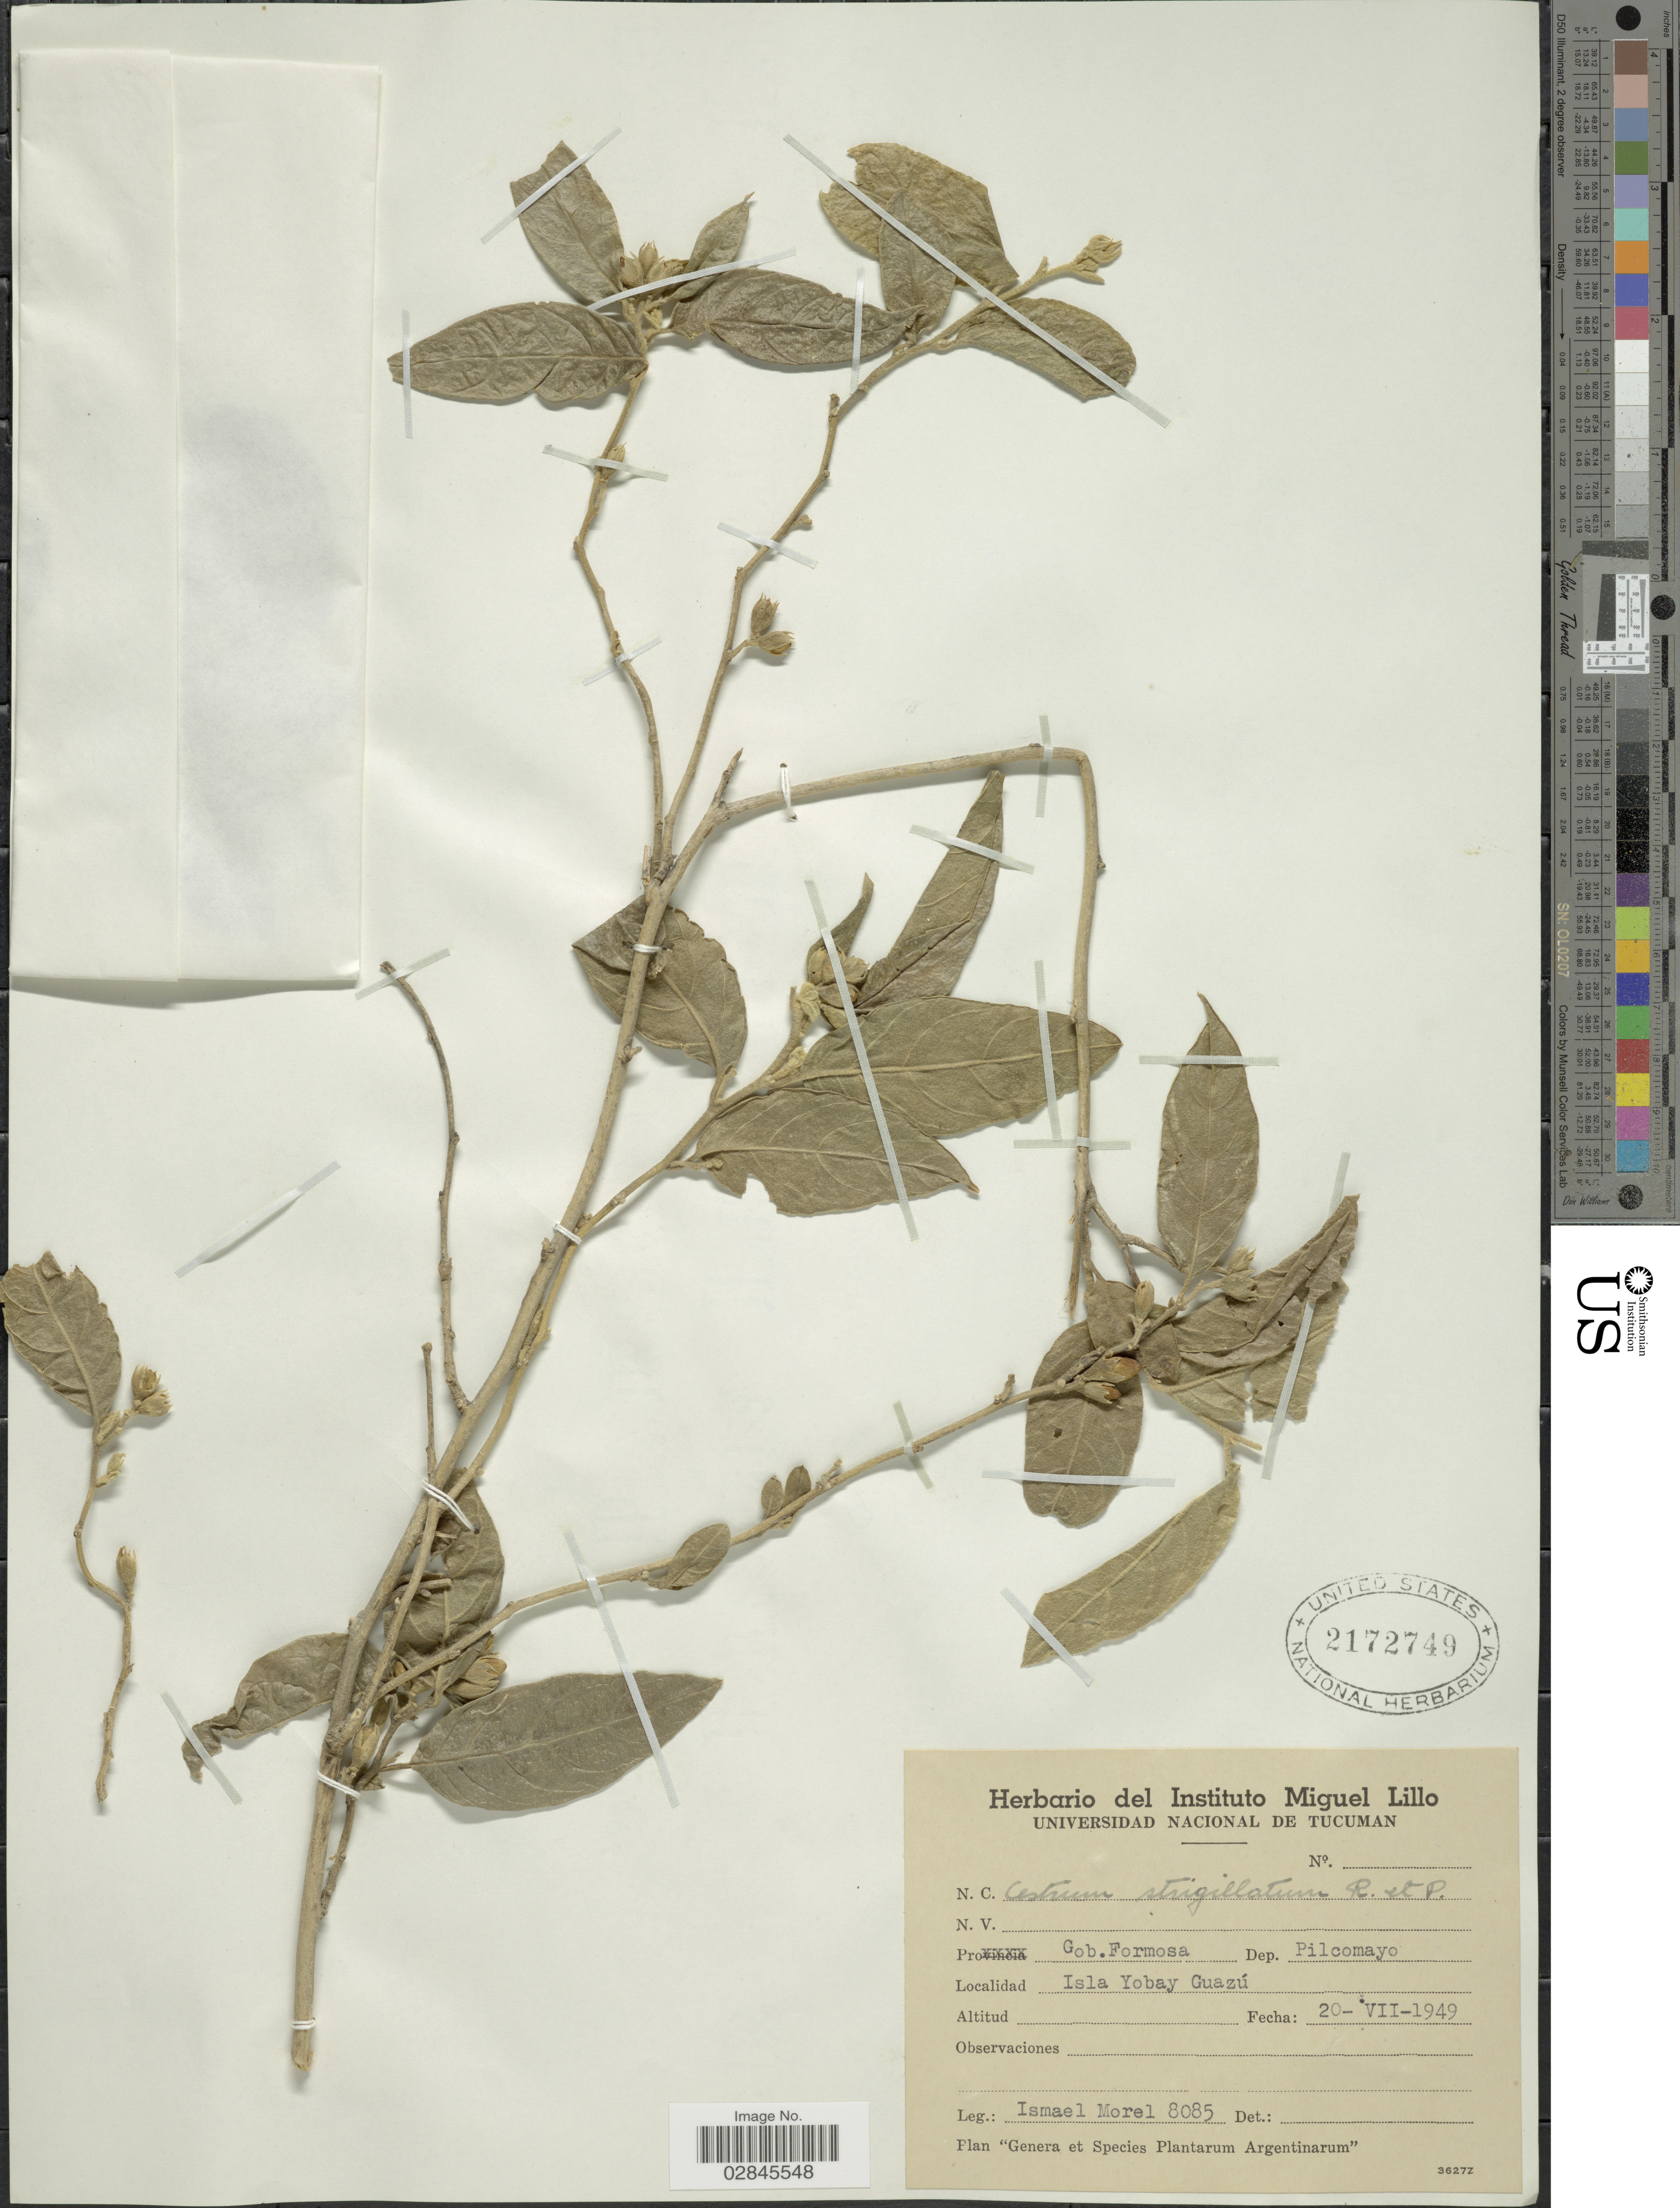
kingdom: Plantae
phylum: Tracheophyta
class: Magnoliopsida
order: Solanales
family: Solanaceae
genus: Cestrum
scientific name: Cestrum strigilatum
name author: Ruiz & Pav.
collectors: I. Morel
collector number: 8085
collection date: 1949-07-20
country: Argentina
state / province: Formosa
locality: Gob. Formosa. Dep. Pilcomayo. Isla Yobay Guazú.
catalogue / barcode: US 2172749